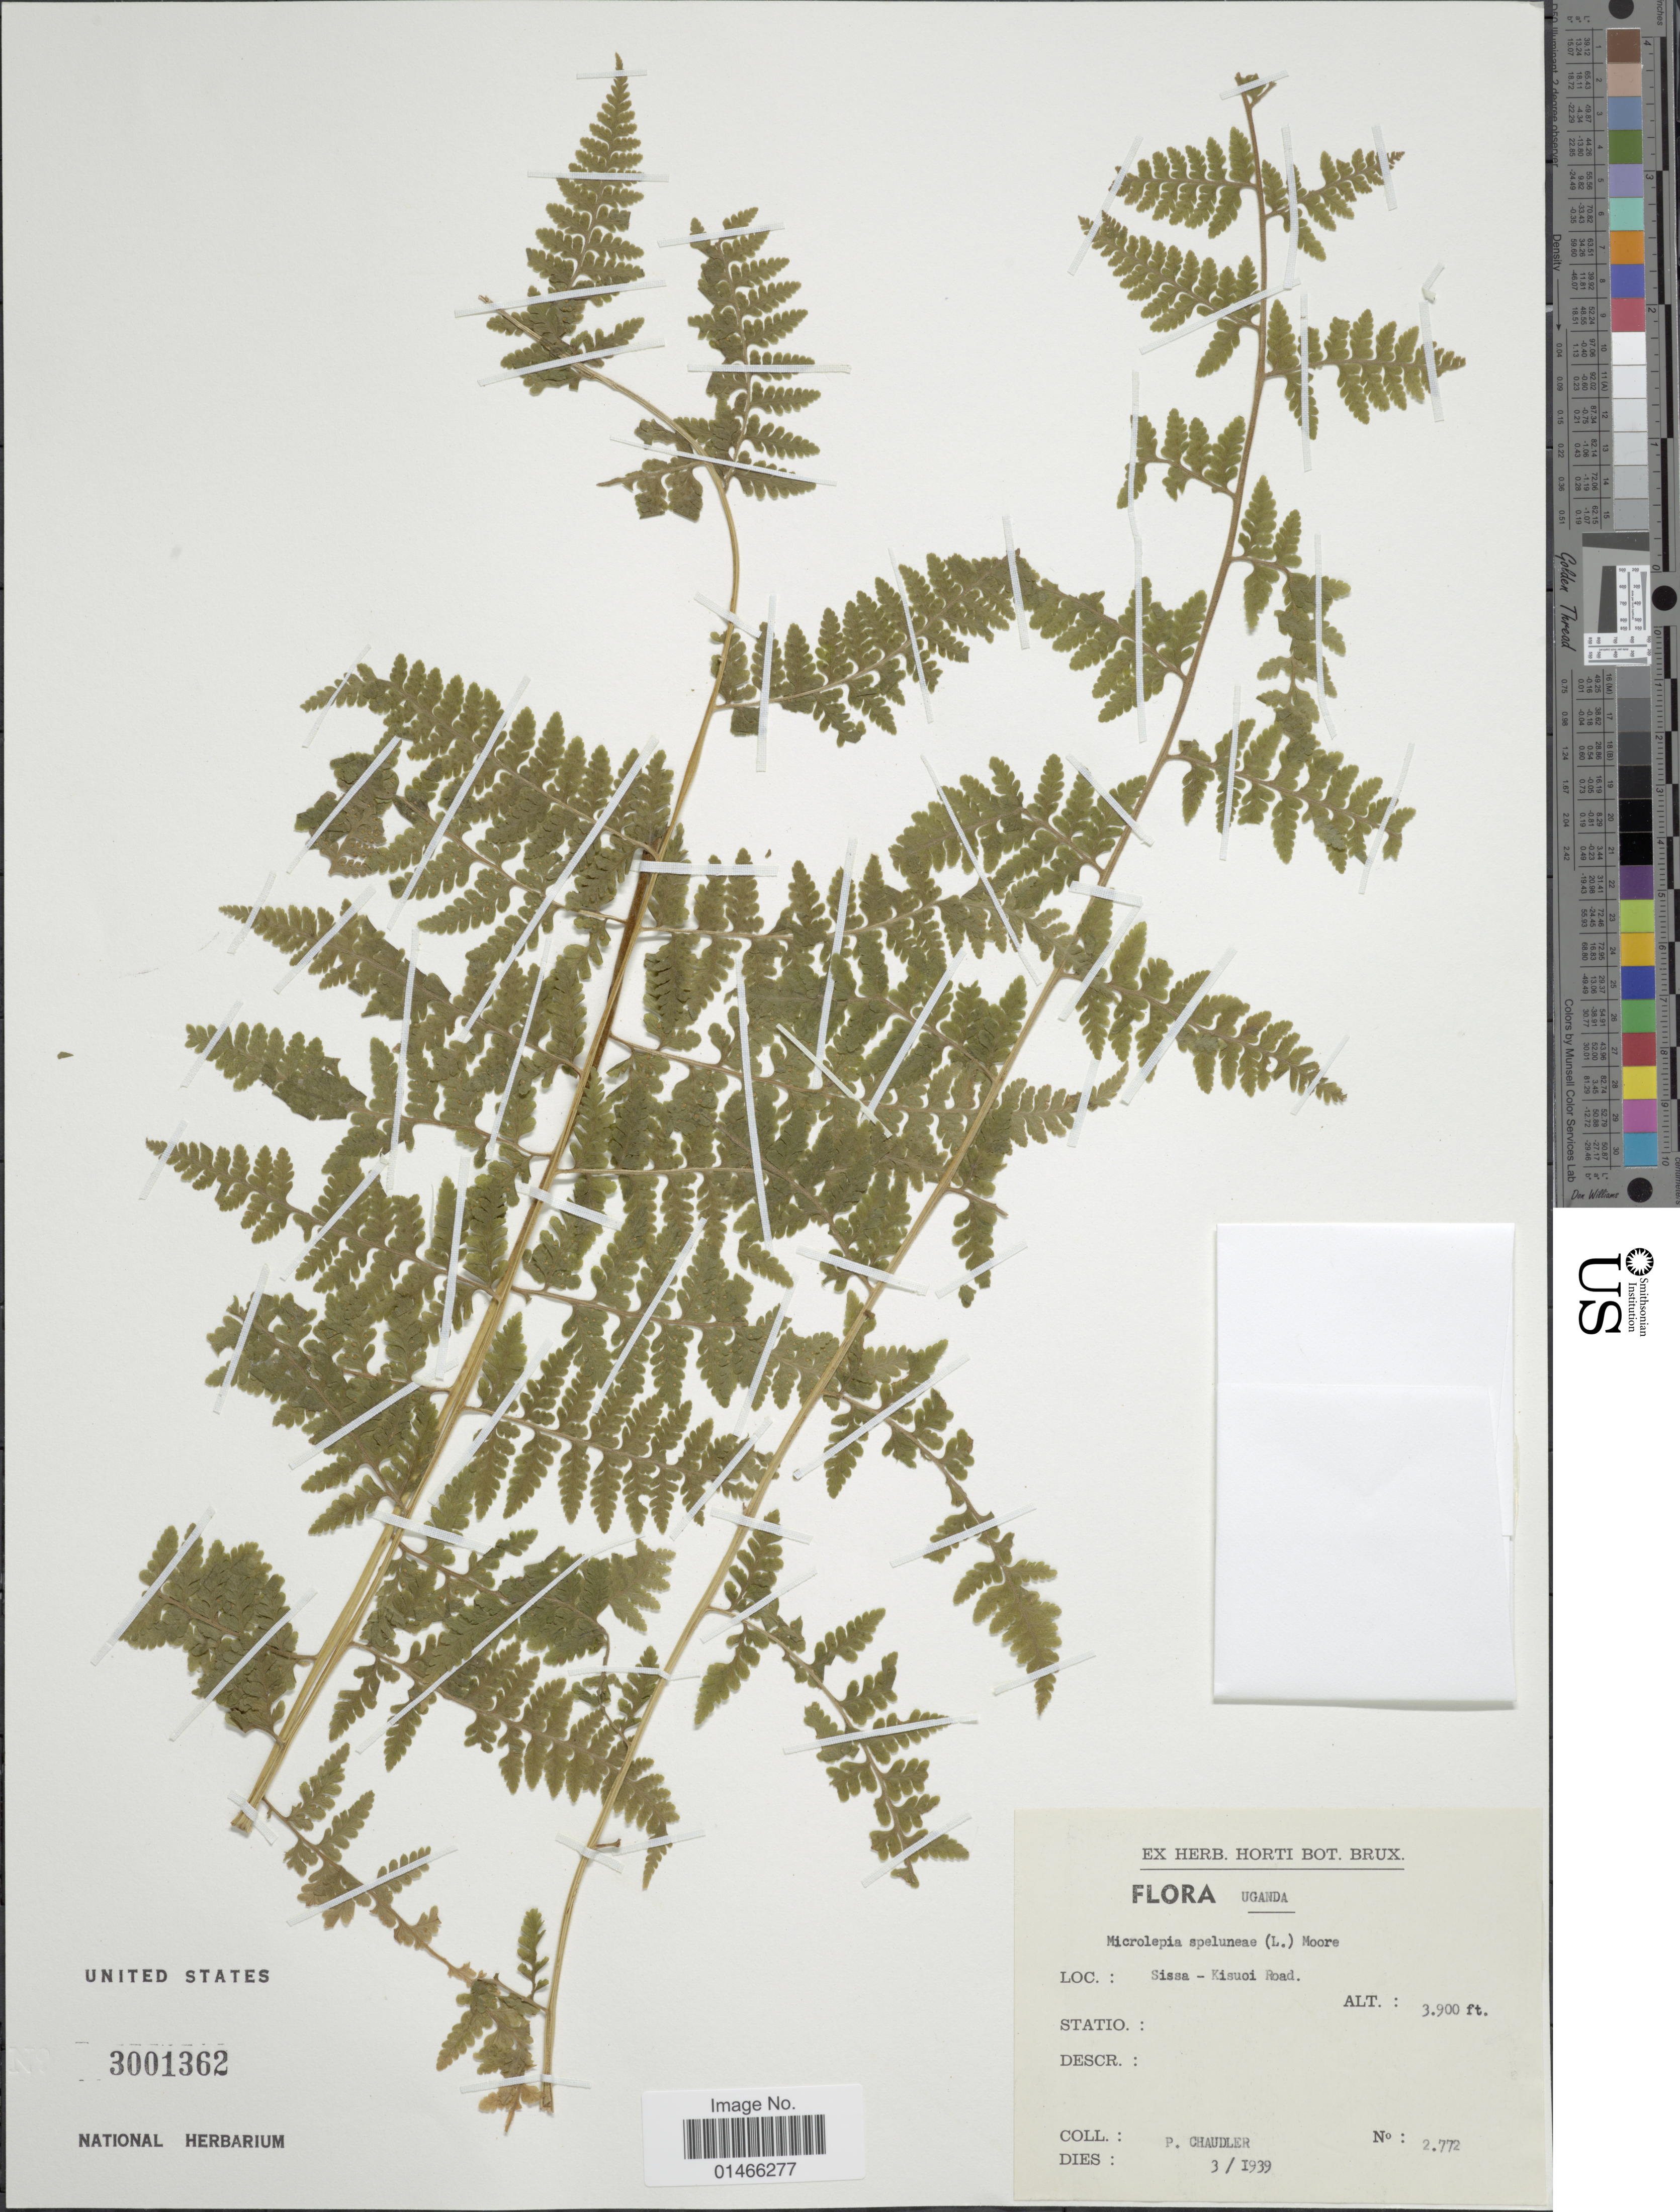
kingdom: Plantae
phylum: Tracheophyta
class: Polypodiopsida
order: Polypodiales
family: Dennstaedtiaceae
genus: Microlepia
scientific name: Microlepia speluncae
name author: (L.) T. Moore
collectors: P. Chandler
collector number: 2772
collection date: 1939-03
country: Uganda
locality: Sissa-Kisuoi Road.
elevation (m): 1189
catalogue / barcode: US 3001362